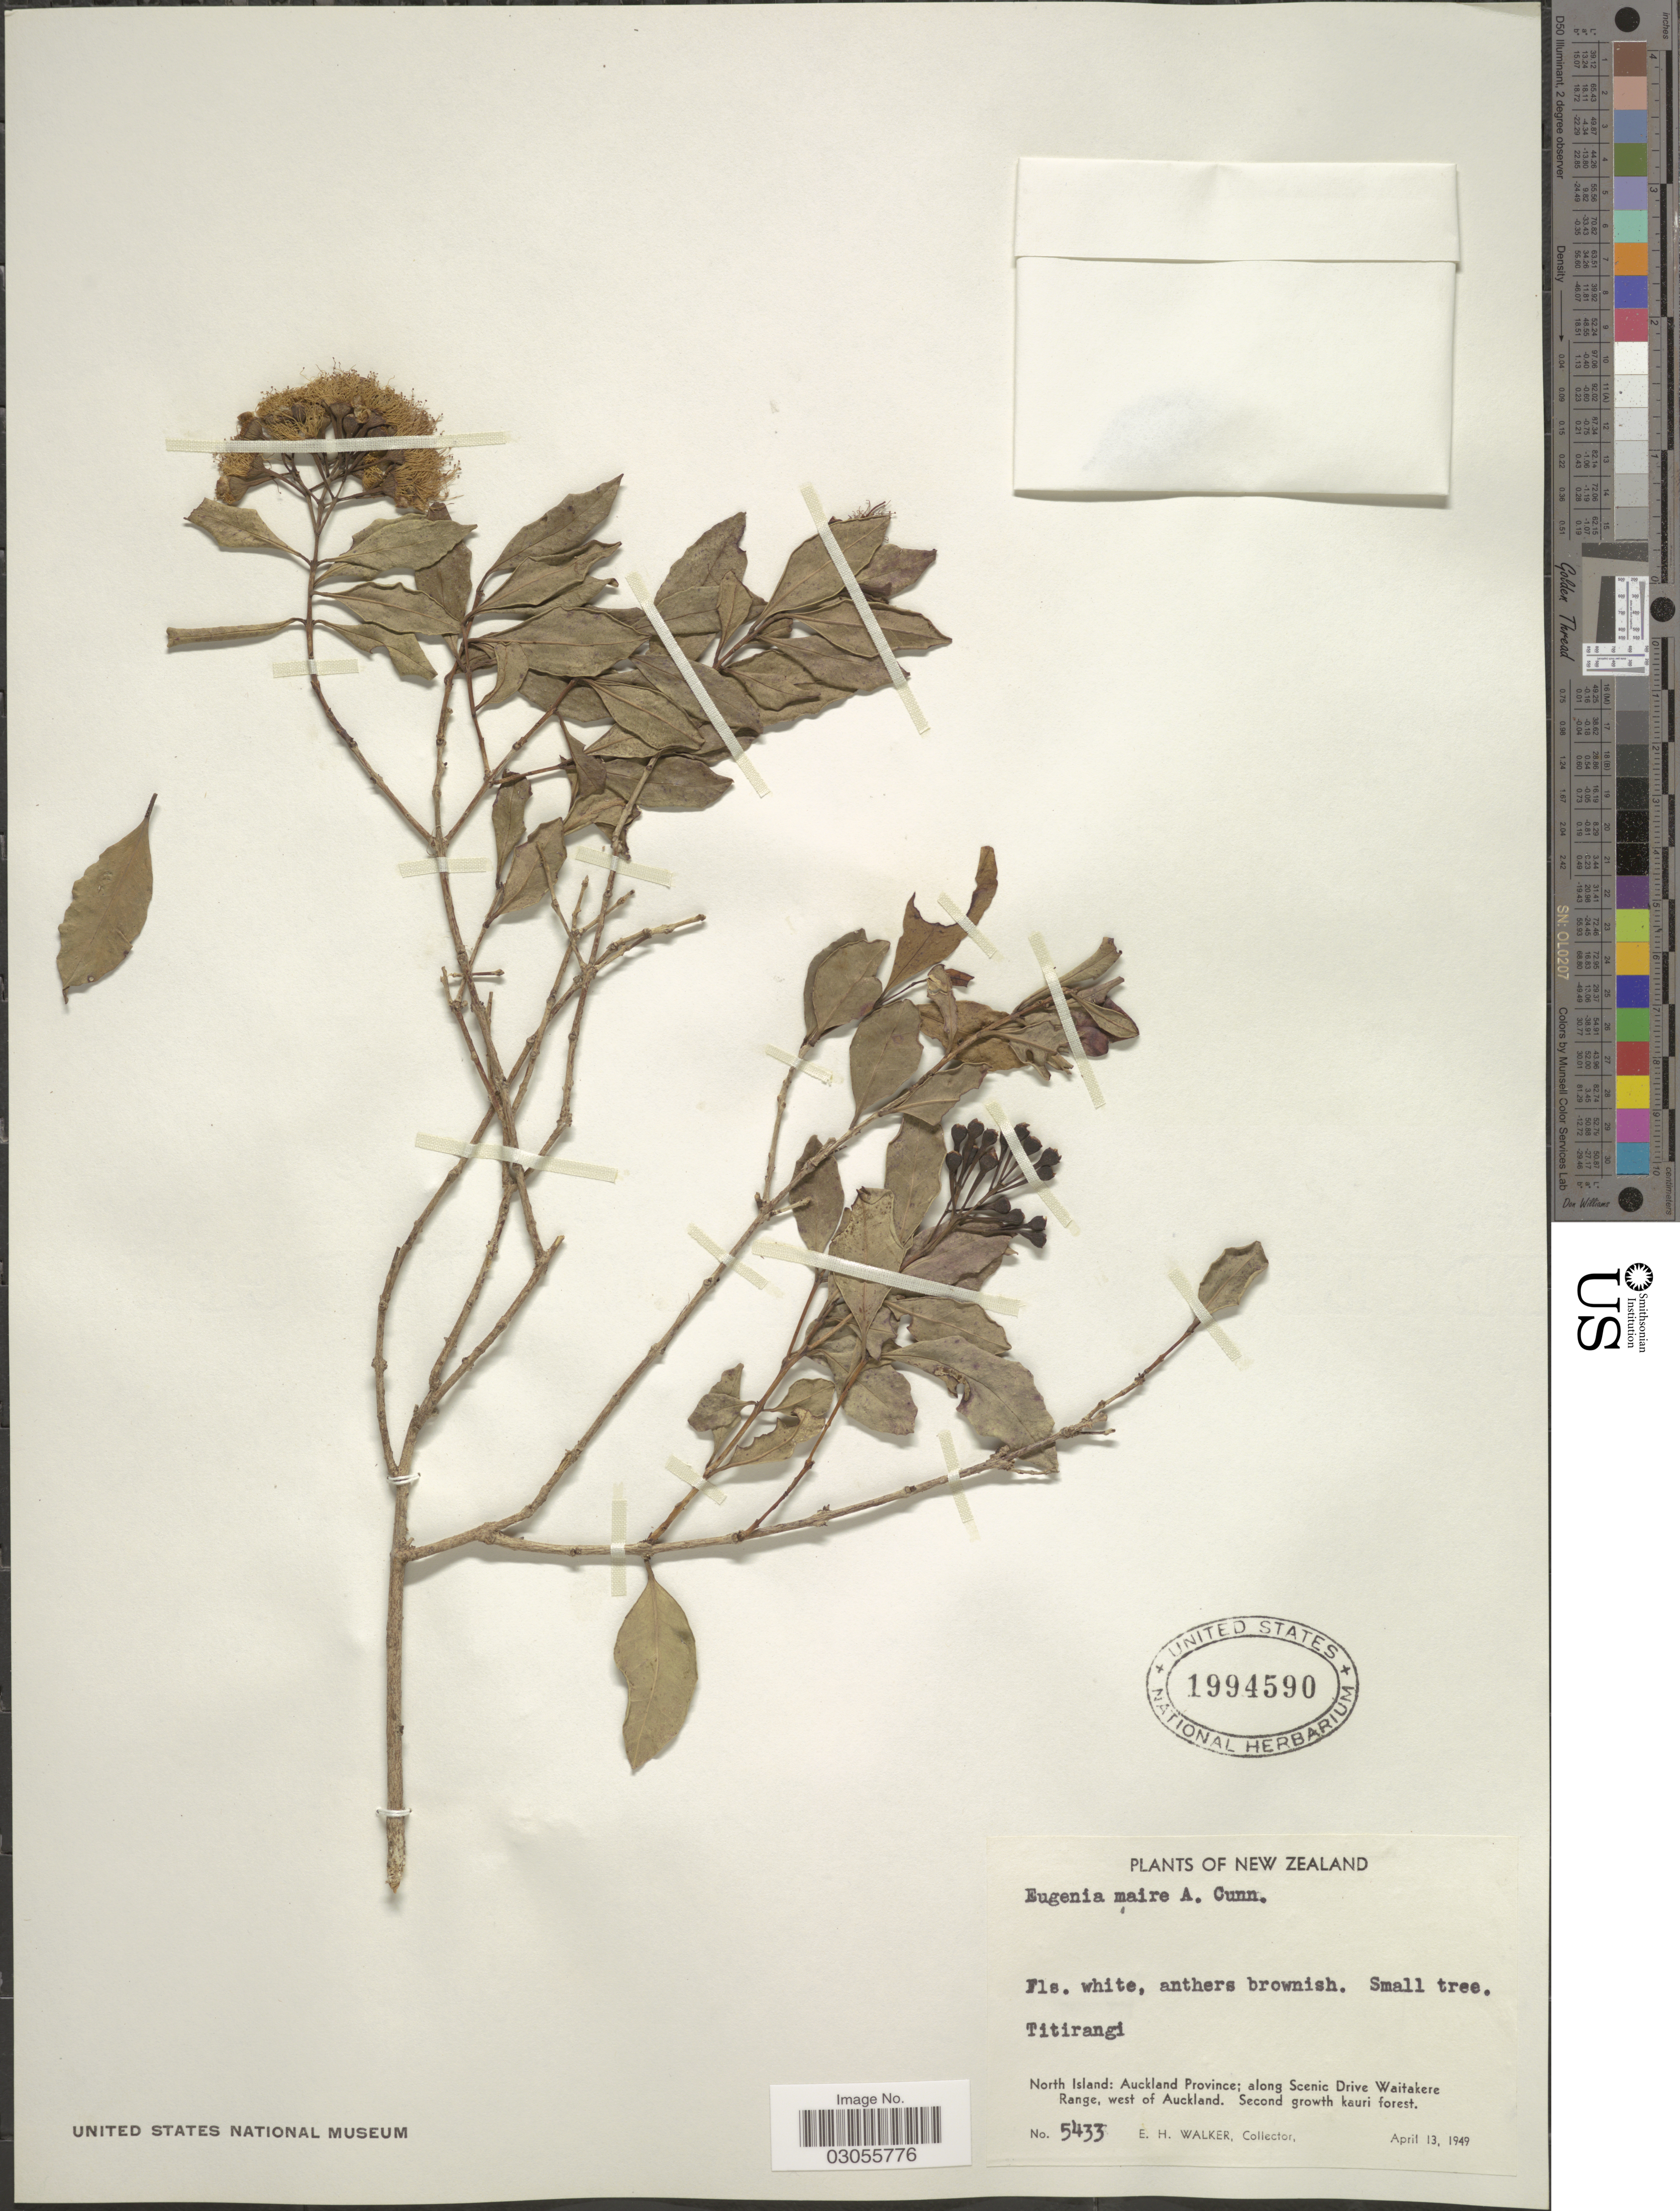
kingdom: Plantae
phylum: Tracheophyta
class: Magnoliopsida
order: Myrtales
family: Myrtaceae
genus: Syzygium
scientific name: Syzygium maire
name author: (A. Cunn.) Sykes & Garn.-Jones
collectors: E. H. Walker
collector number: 5433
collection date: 1949-04-13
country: New Zealand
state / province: Auckland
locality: North Island. Along Scenic Drive Waitakere Range, west of Auckland.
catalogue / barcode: US 1994590